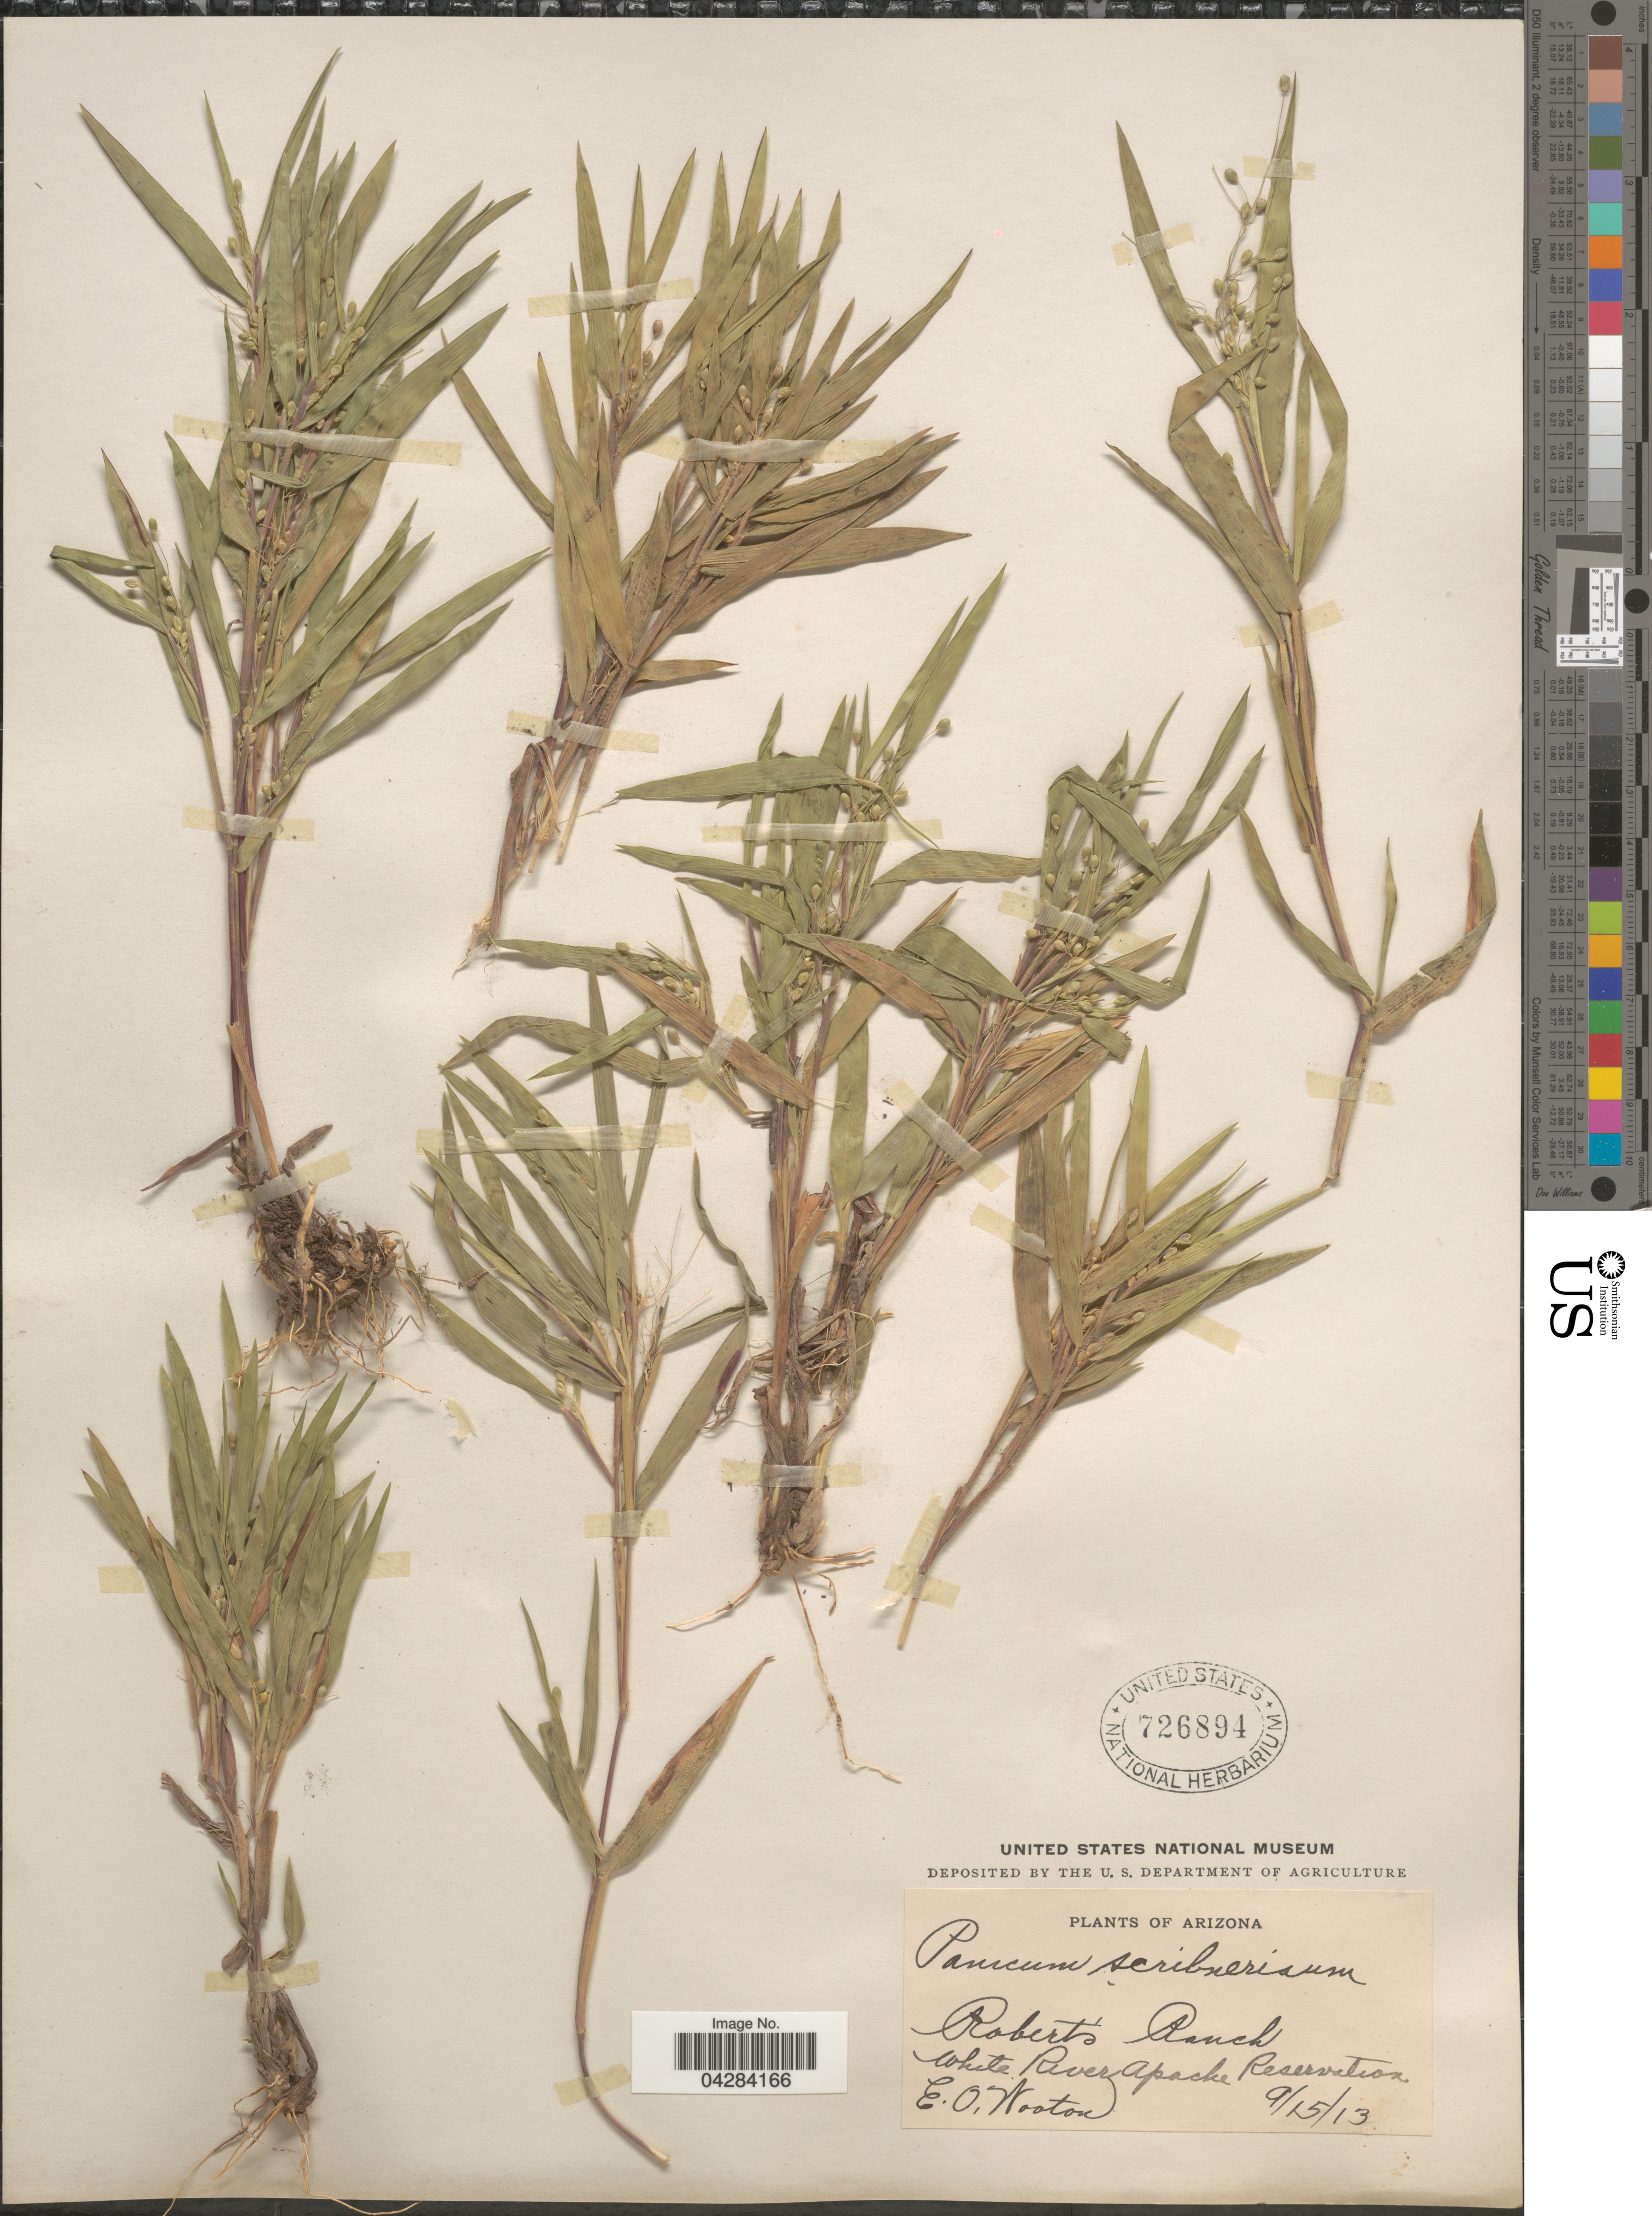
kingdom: Plantae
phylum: Tracheophyta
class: Liliopsida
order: Poales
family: Poaceae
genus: Dichanthelium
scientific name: Dichanthelium oligosanthes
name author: (Schult.) Gould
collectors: E. O. Wooton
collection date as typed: Transcribed d/m/y: 15/9/13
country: United States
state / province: Arizona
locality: Robert's Ranch. White River Apache Reservation.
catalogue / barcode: US 726894